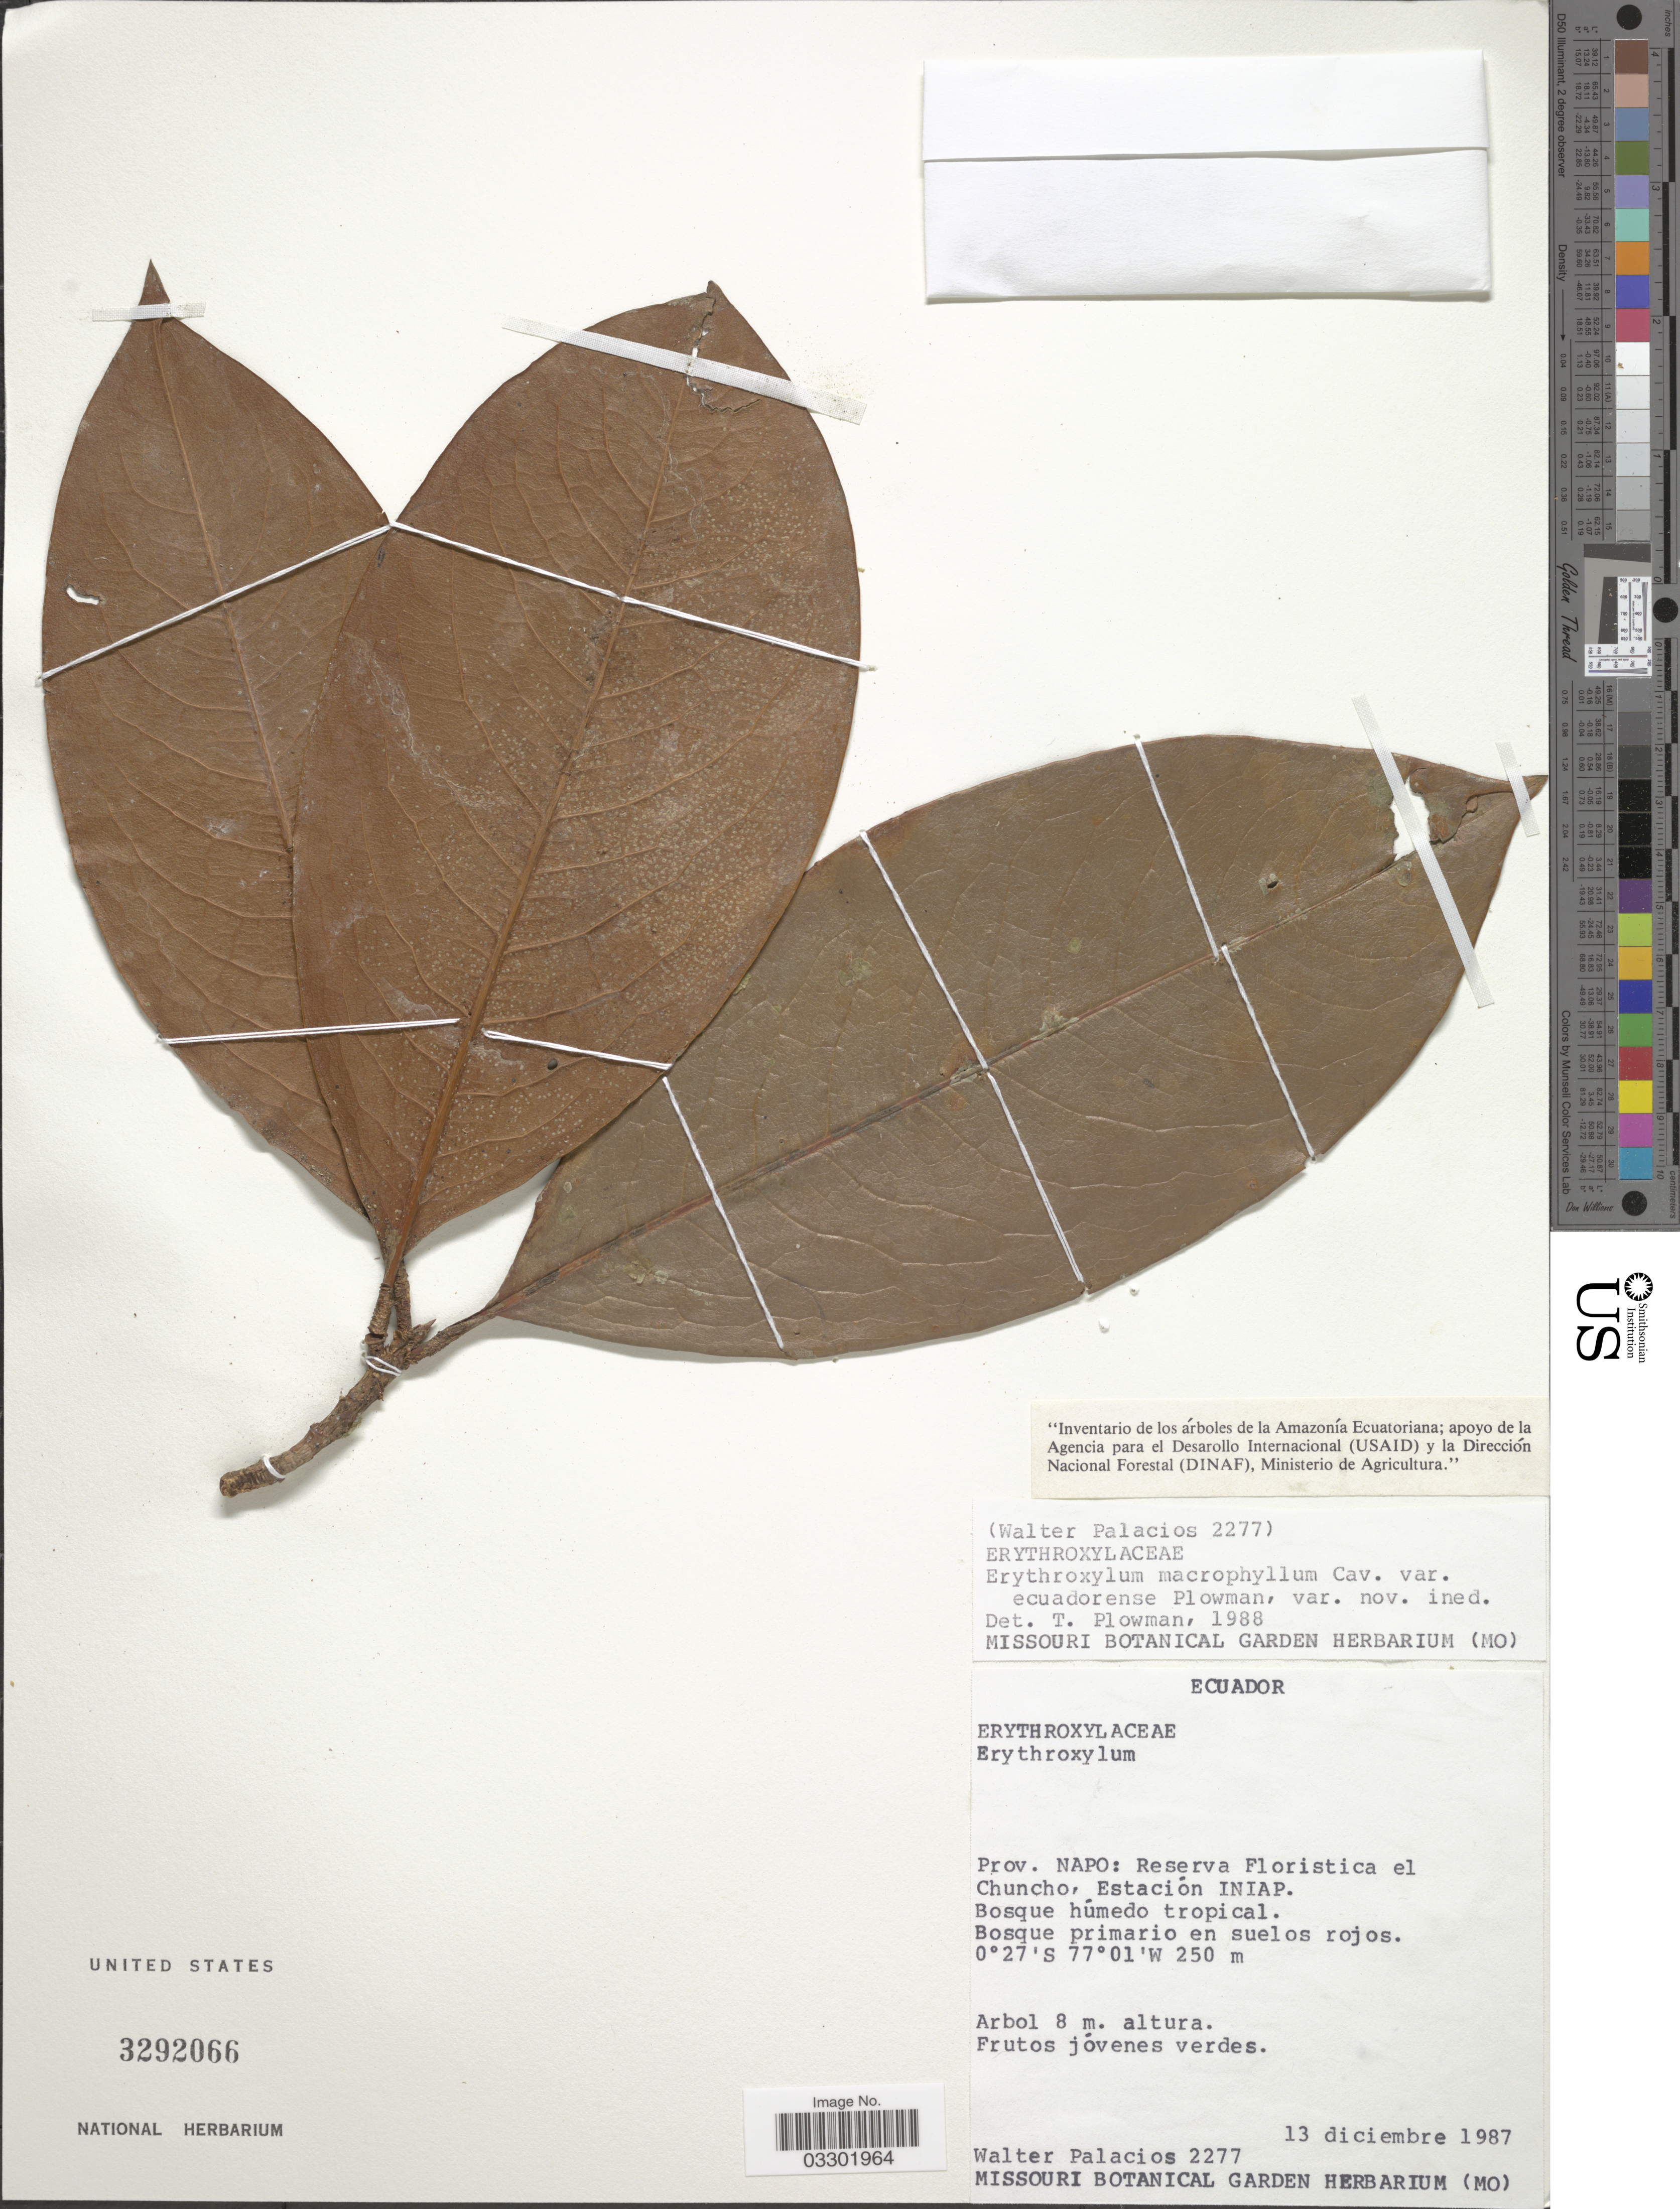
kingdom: Plantae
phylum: Tracheophyta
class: Magnoliopsida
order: Malpighiales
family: Erythroxylaceae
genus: Erythroxylum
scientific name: Erythroxylum macrophyllum var. macrophyllum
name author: Cav.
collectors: W. Palacios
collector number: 2277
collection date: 1987-12-13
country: Ecuador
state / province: Napo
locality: Reserva Floristica el Chuncho, Estación Iniap.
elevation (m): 250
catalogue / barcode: US 3292066